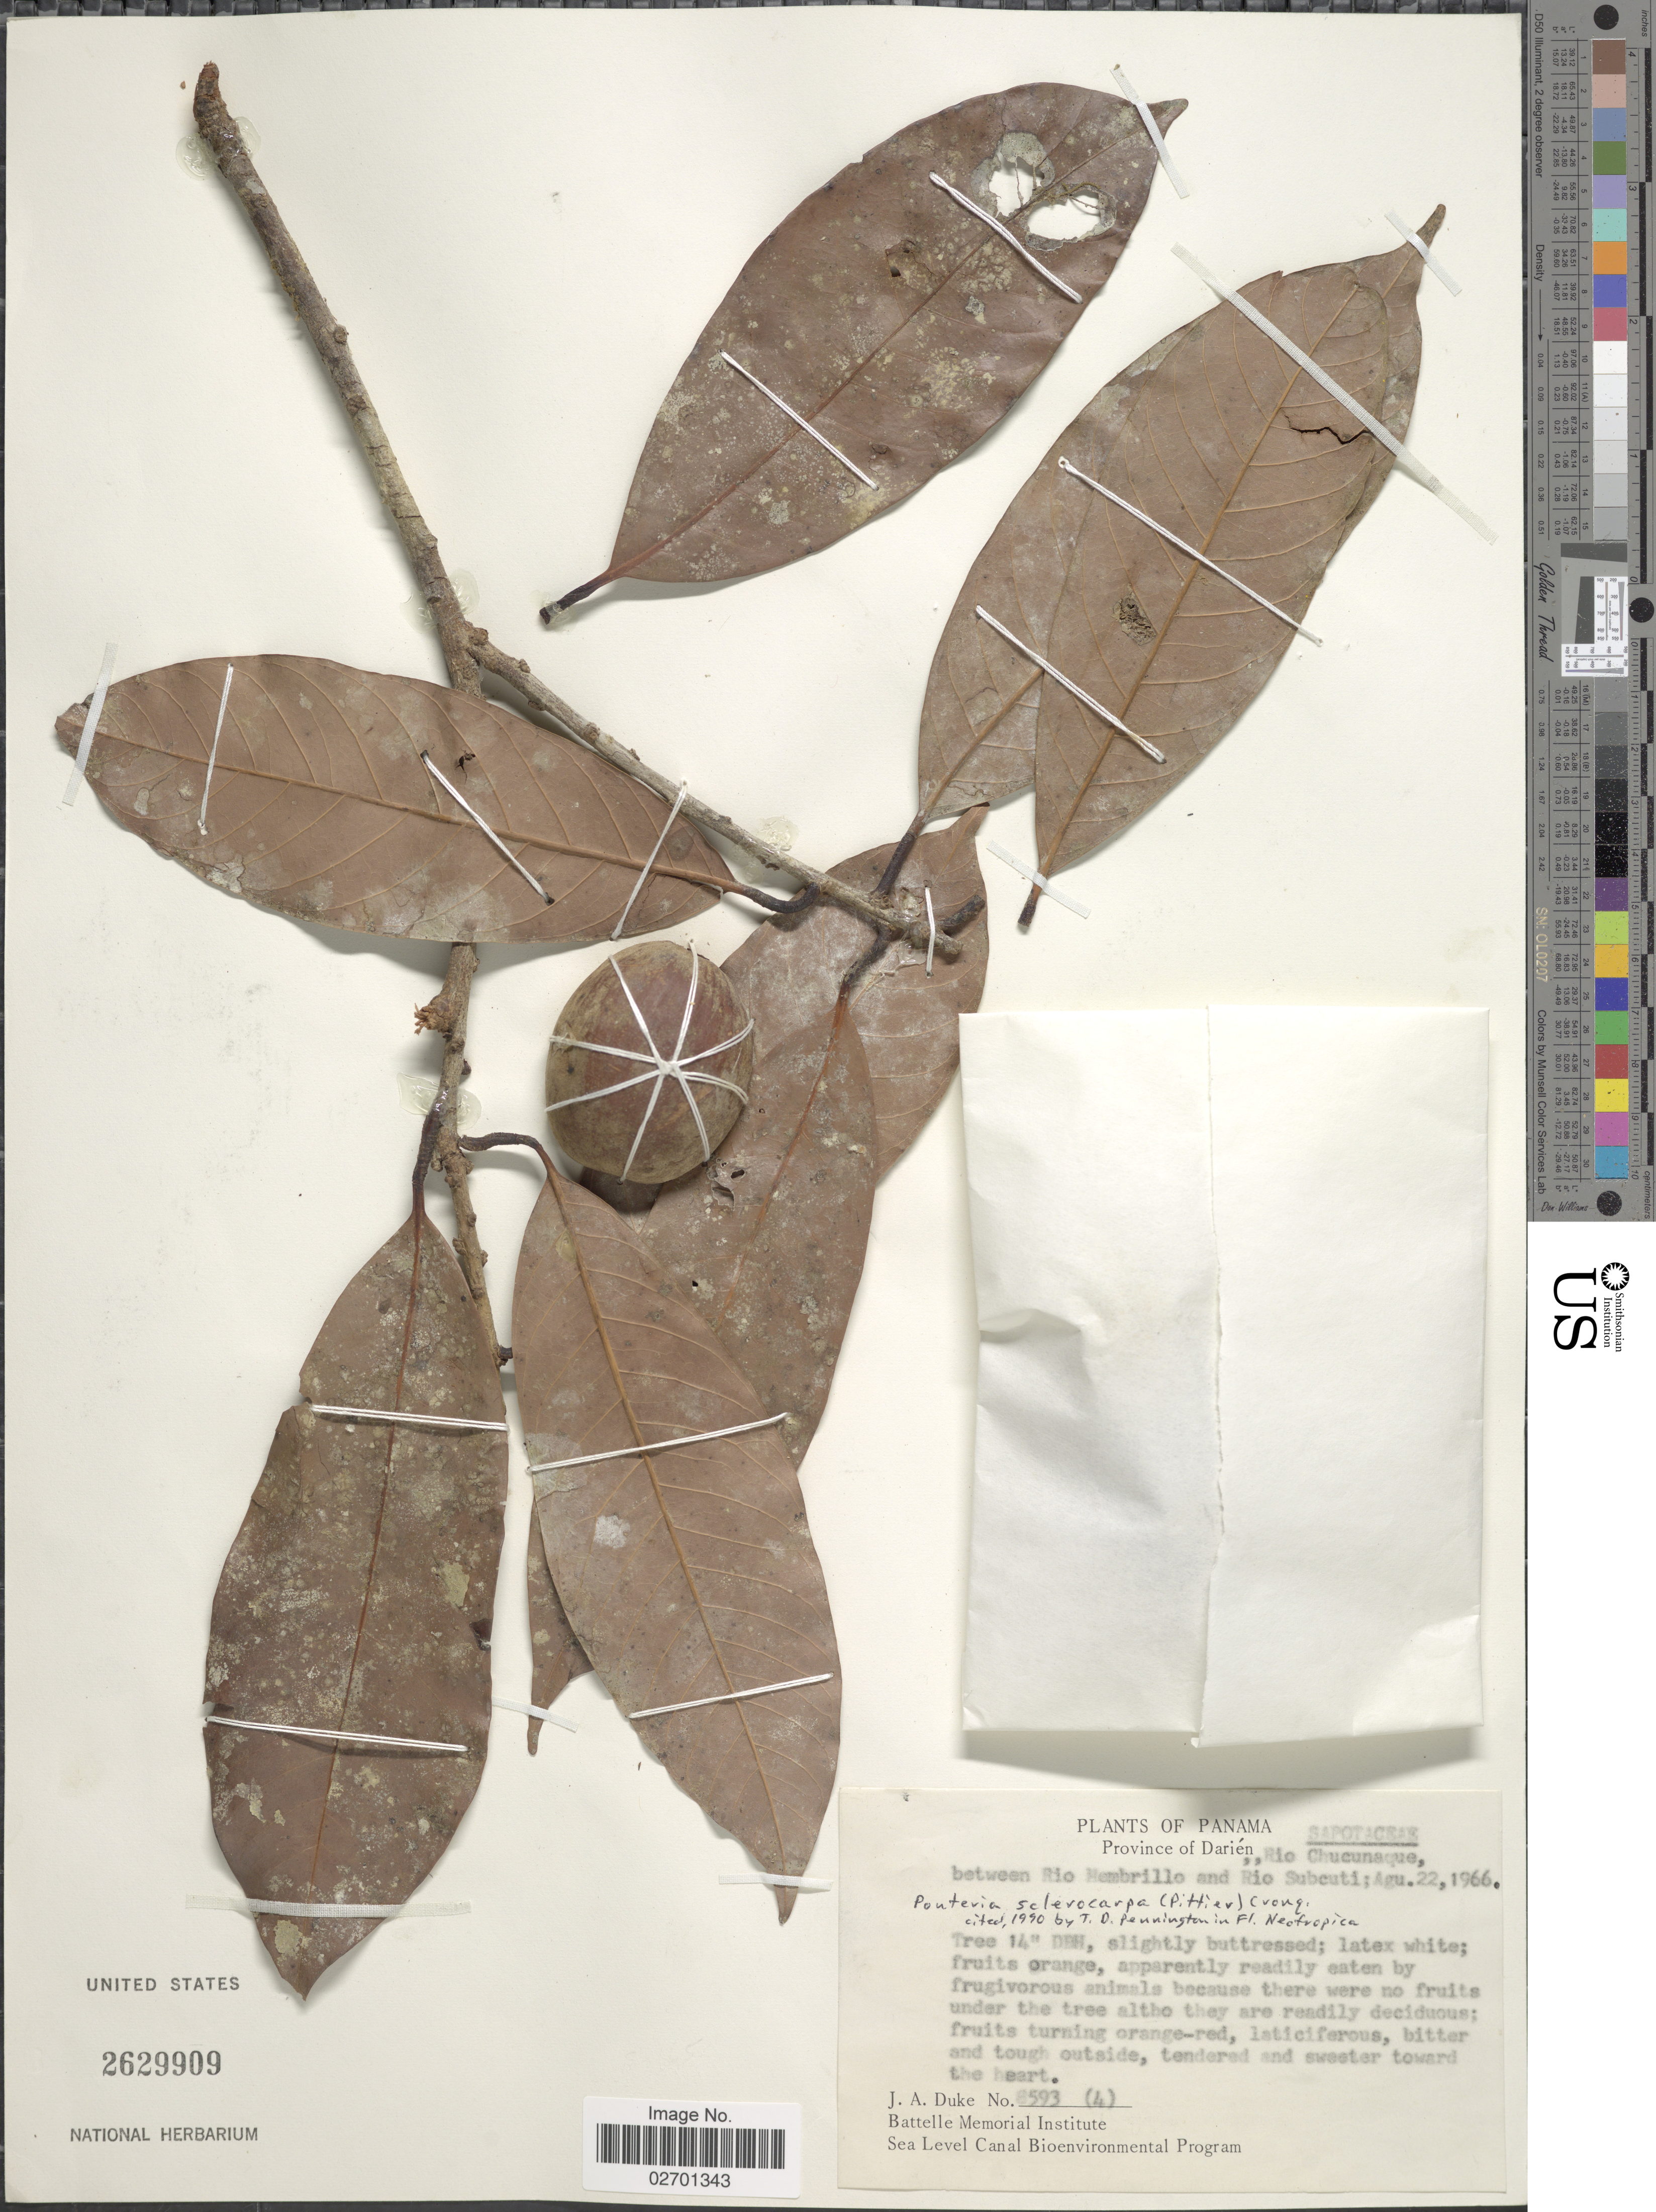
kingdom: Plantae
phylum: Tracheophyta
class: Magnoliopsida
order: Ericales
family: Sapotaceae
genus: Pouteria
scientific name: Pouteria sclerocarpa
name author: (Pittier) Cronq.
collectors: J. A. Duke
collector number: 8593 (4)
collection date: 1966-08-22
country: Panama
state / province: Darién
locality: Rio Chucunaque, between Rio Membrillo and Rio Subcuti.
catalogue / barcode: US 2629909